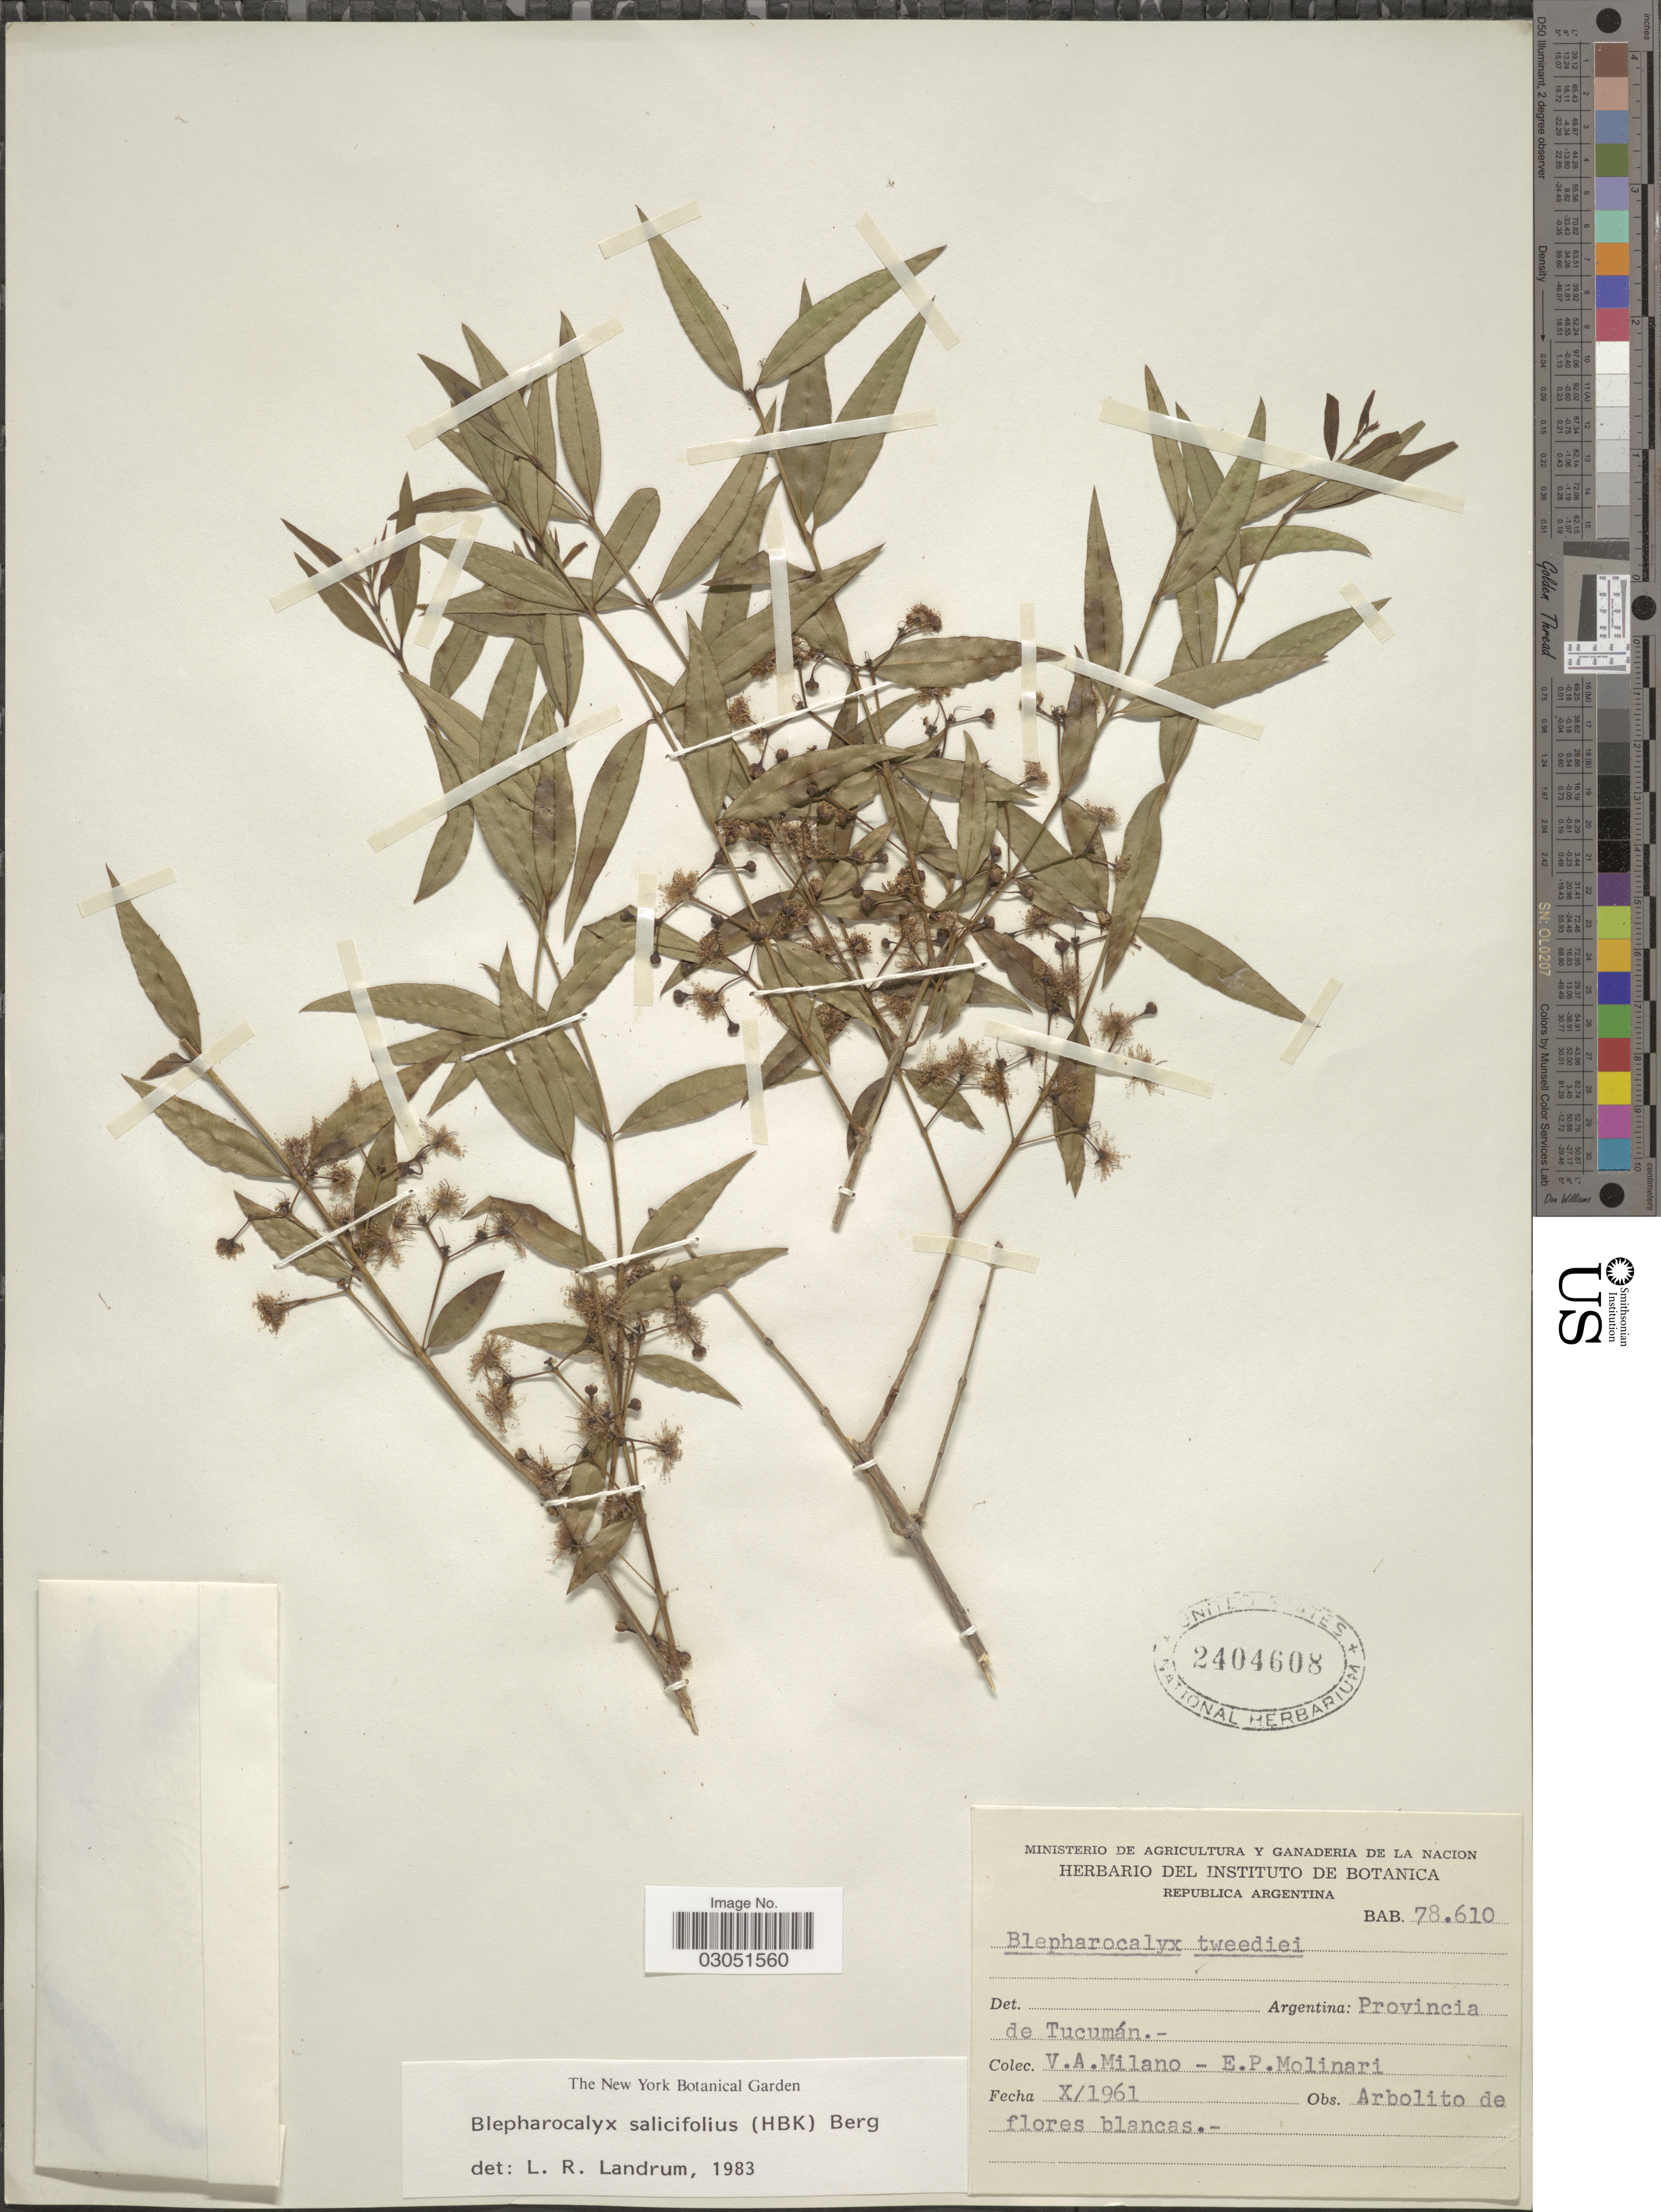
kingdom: Plantae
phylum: Tracheophyta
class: Magnoliopsida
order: Myrtales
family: Myrtaceae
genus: Blepharocalyx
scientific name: Blepharocalyx salicifolius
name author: (Kunth) O. Berg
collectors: V. Milano & E. Molinari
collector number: BAB78610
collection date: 1961-10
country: Argentina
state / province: Tucuman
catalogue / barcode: US 2404608